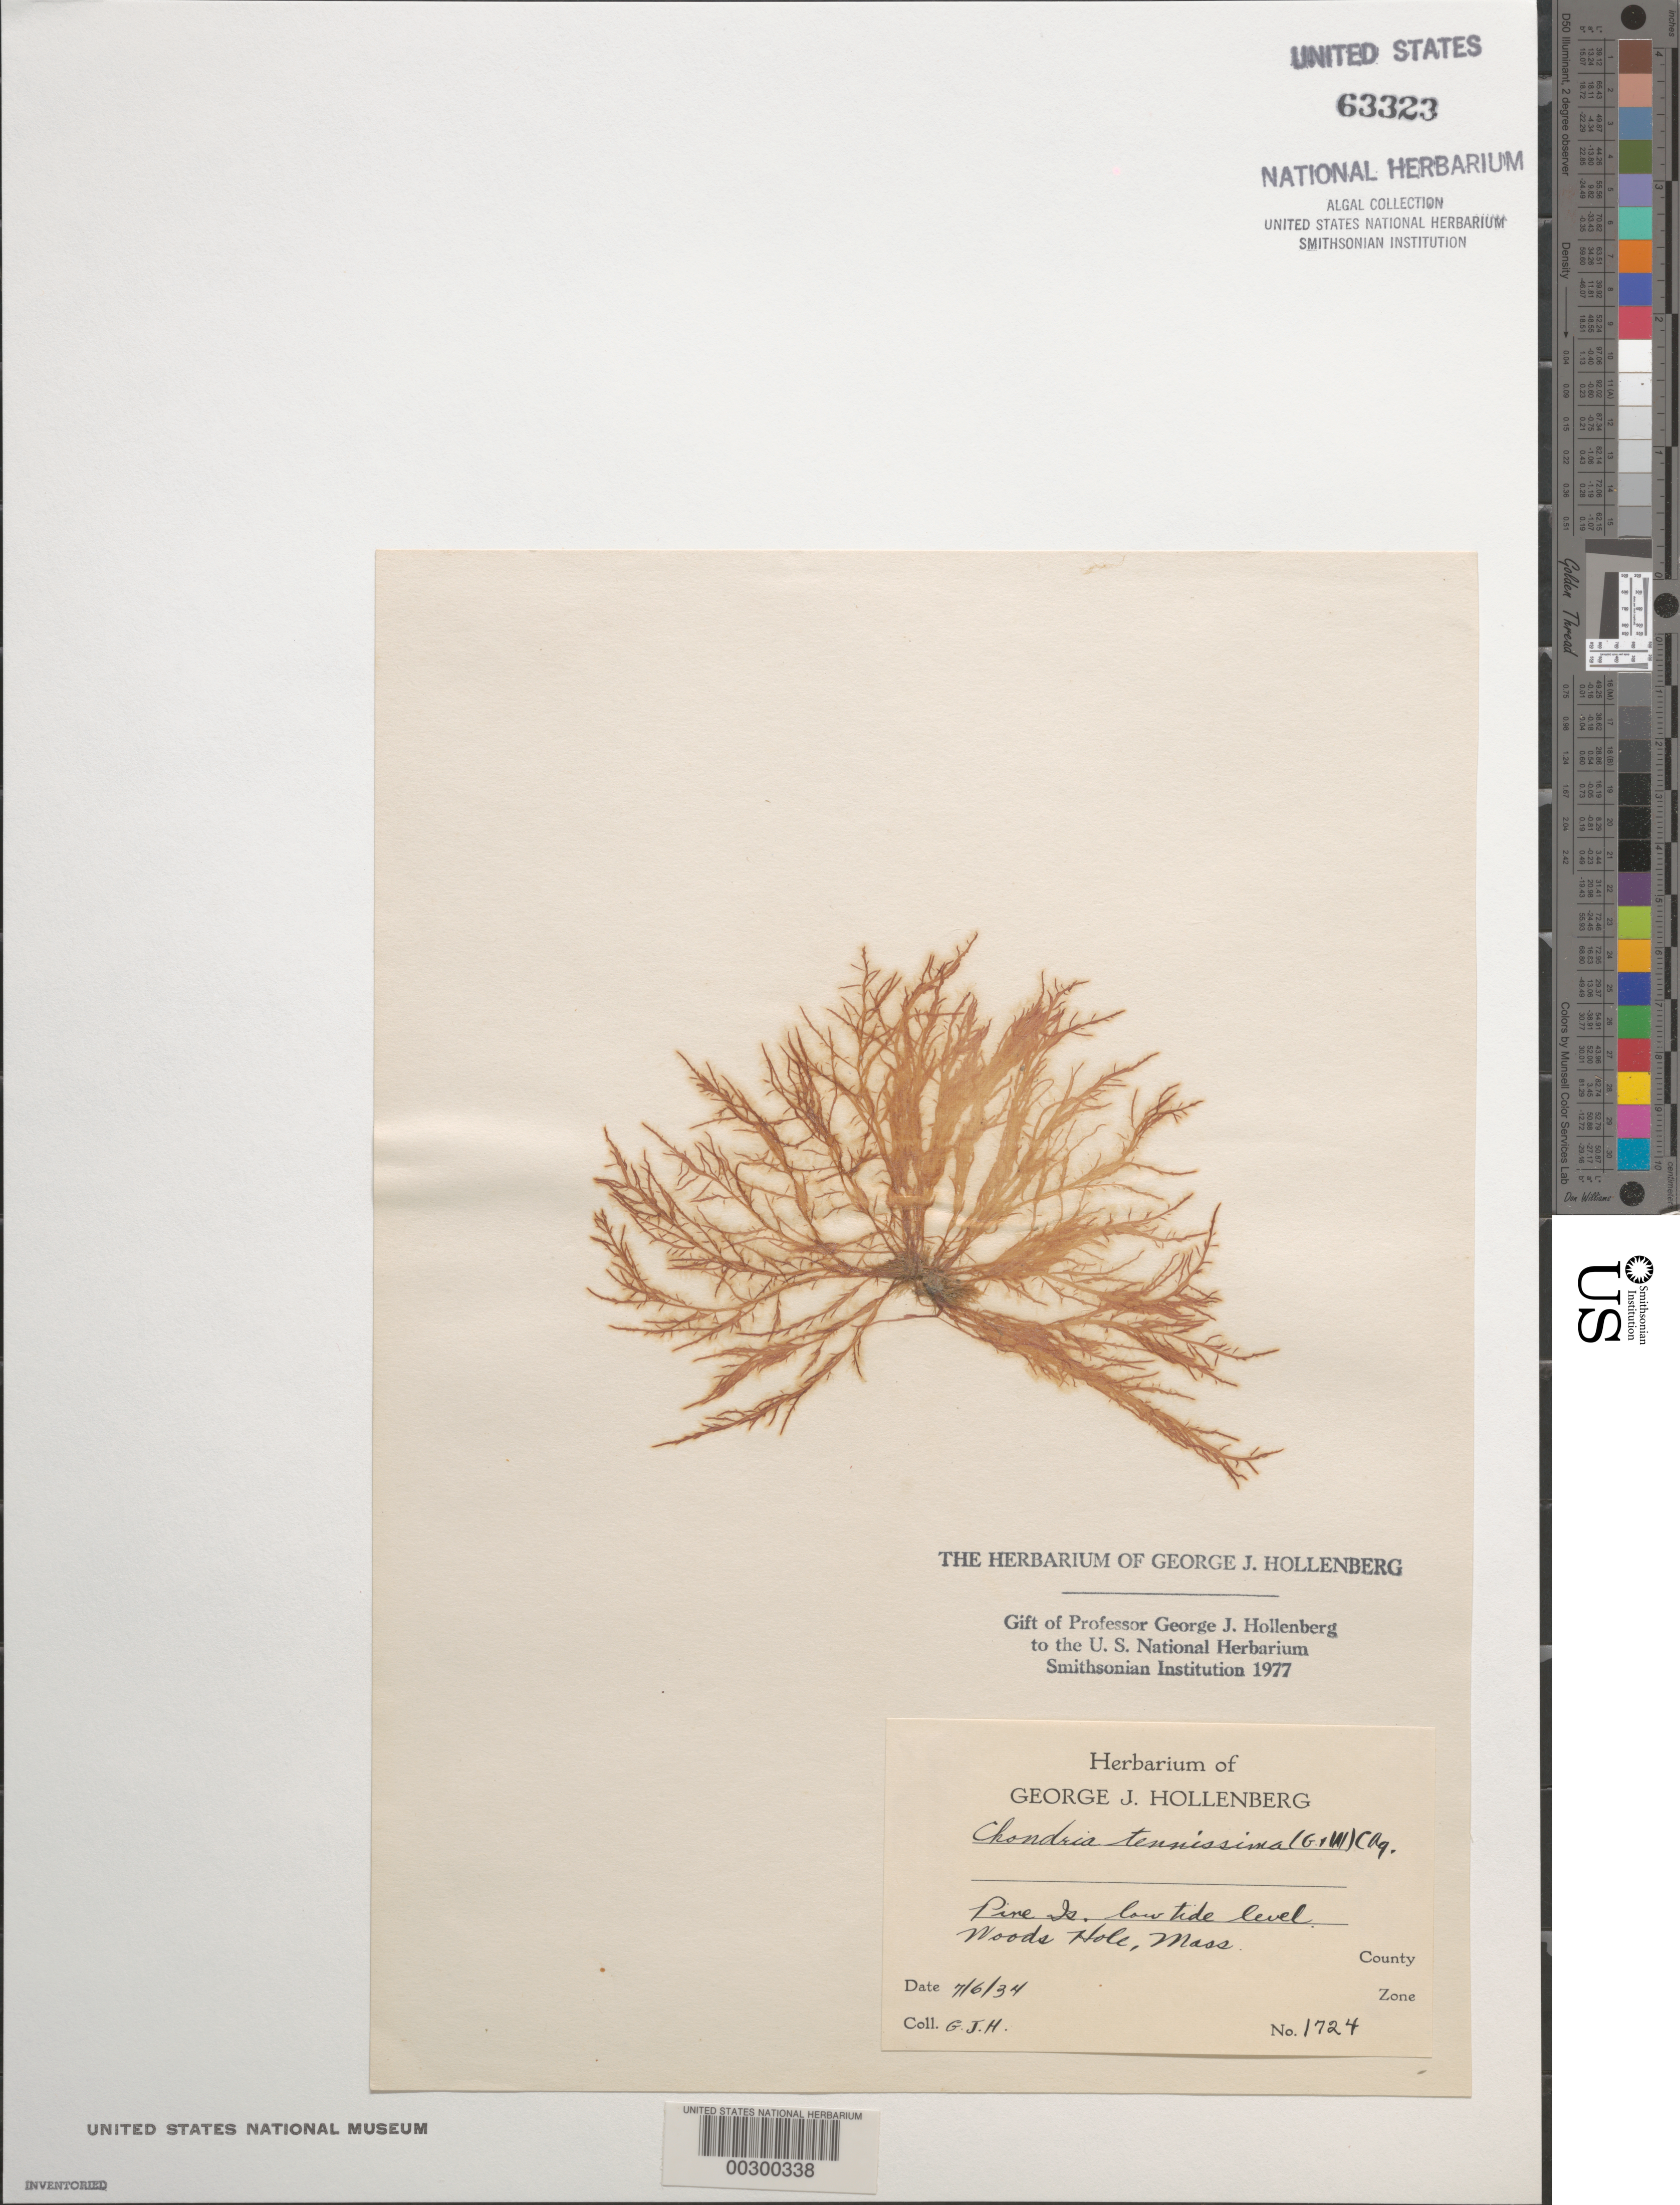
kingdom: Plantae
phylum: Rhodophyta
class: Florideophyceae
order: Ceramiales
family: Rhodomelaceae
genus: Chondria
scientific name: Chondria capillaris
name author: M.J. Wynne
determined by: Algae name updating Project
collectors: G. Hollenberg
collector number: GJH 1724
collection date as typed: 06 Jul 1934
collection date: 1934-07-06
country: United States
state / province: Massachusetts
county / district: Dukes County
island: Pine Island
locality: Near Woods Hole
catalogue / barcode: US 63323